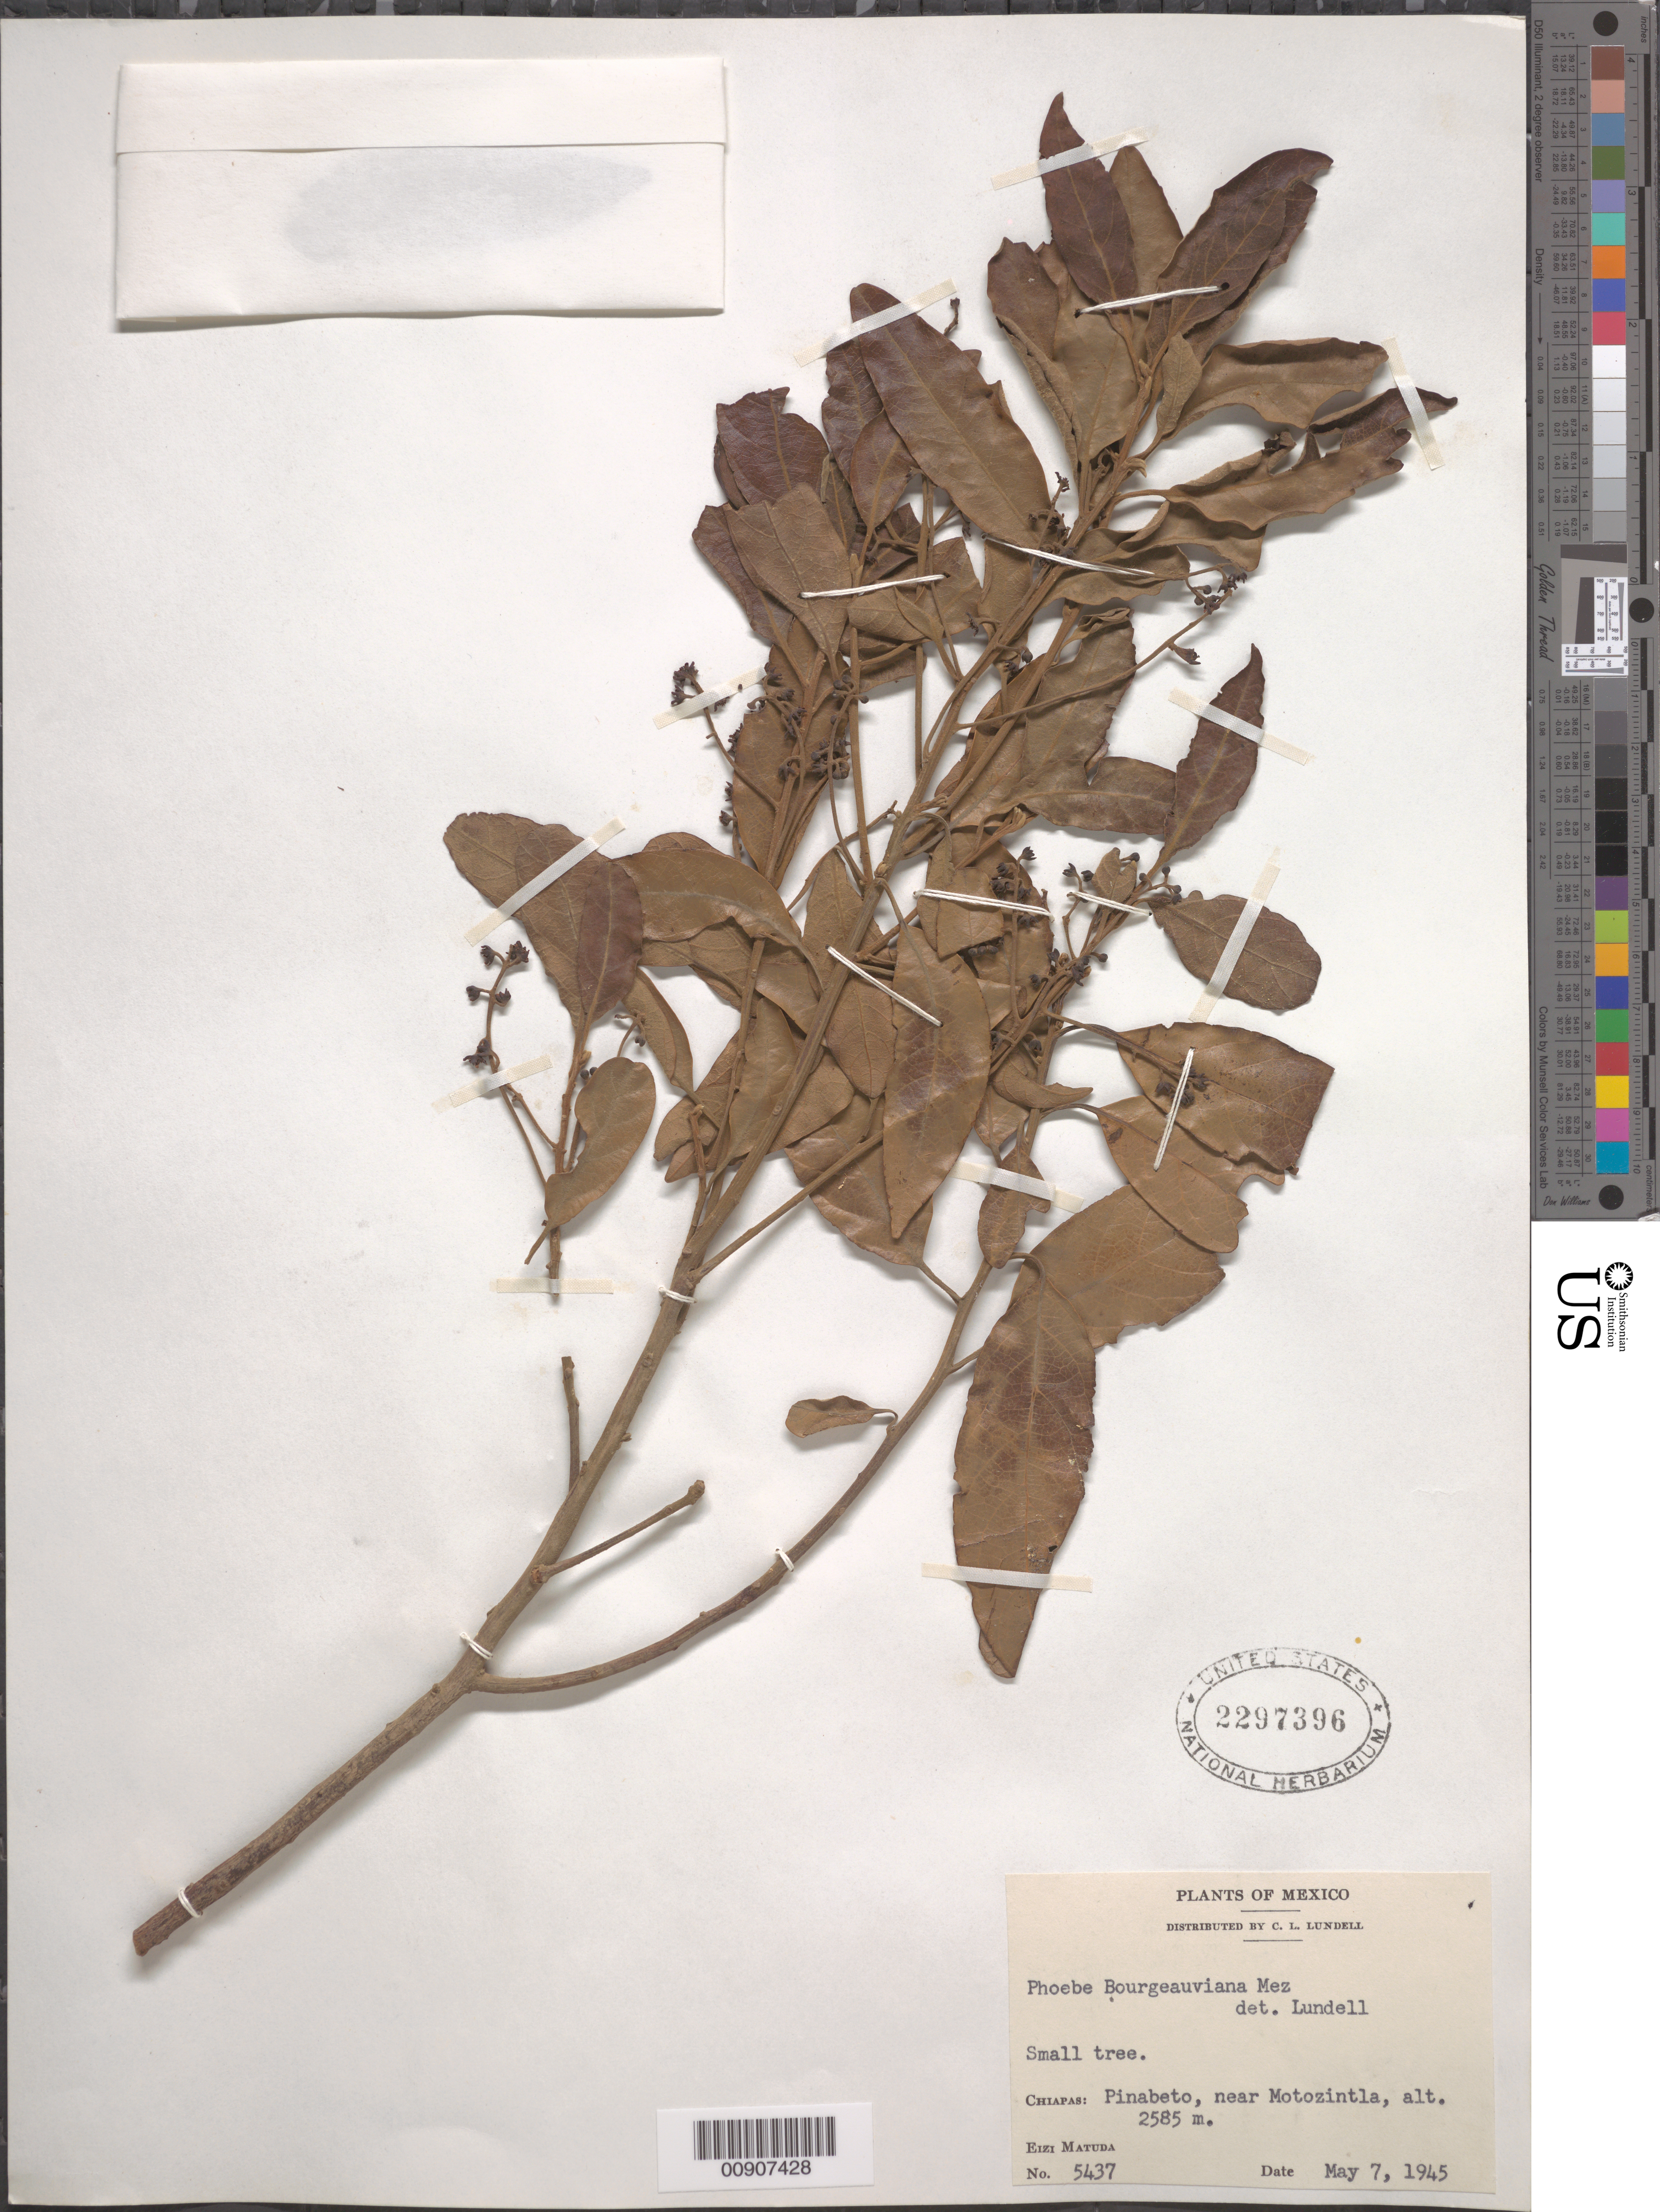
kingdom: Plantae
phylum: Tracheophyta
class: Magnoliopsida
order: Laurales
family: Lauraceae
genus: Phoebe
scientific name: Phoebe bourgeauviana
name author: Mez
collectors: E. Matuda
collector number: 5437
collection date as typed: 07 May 1945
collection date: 1945-05-07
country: Mexico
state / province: Chiapas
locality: Chiapas: Pinabeto, near Motozintla.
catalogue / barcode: US 2297396